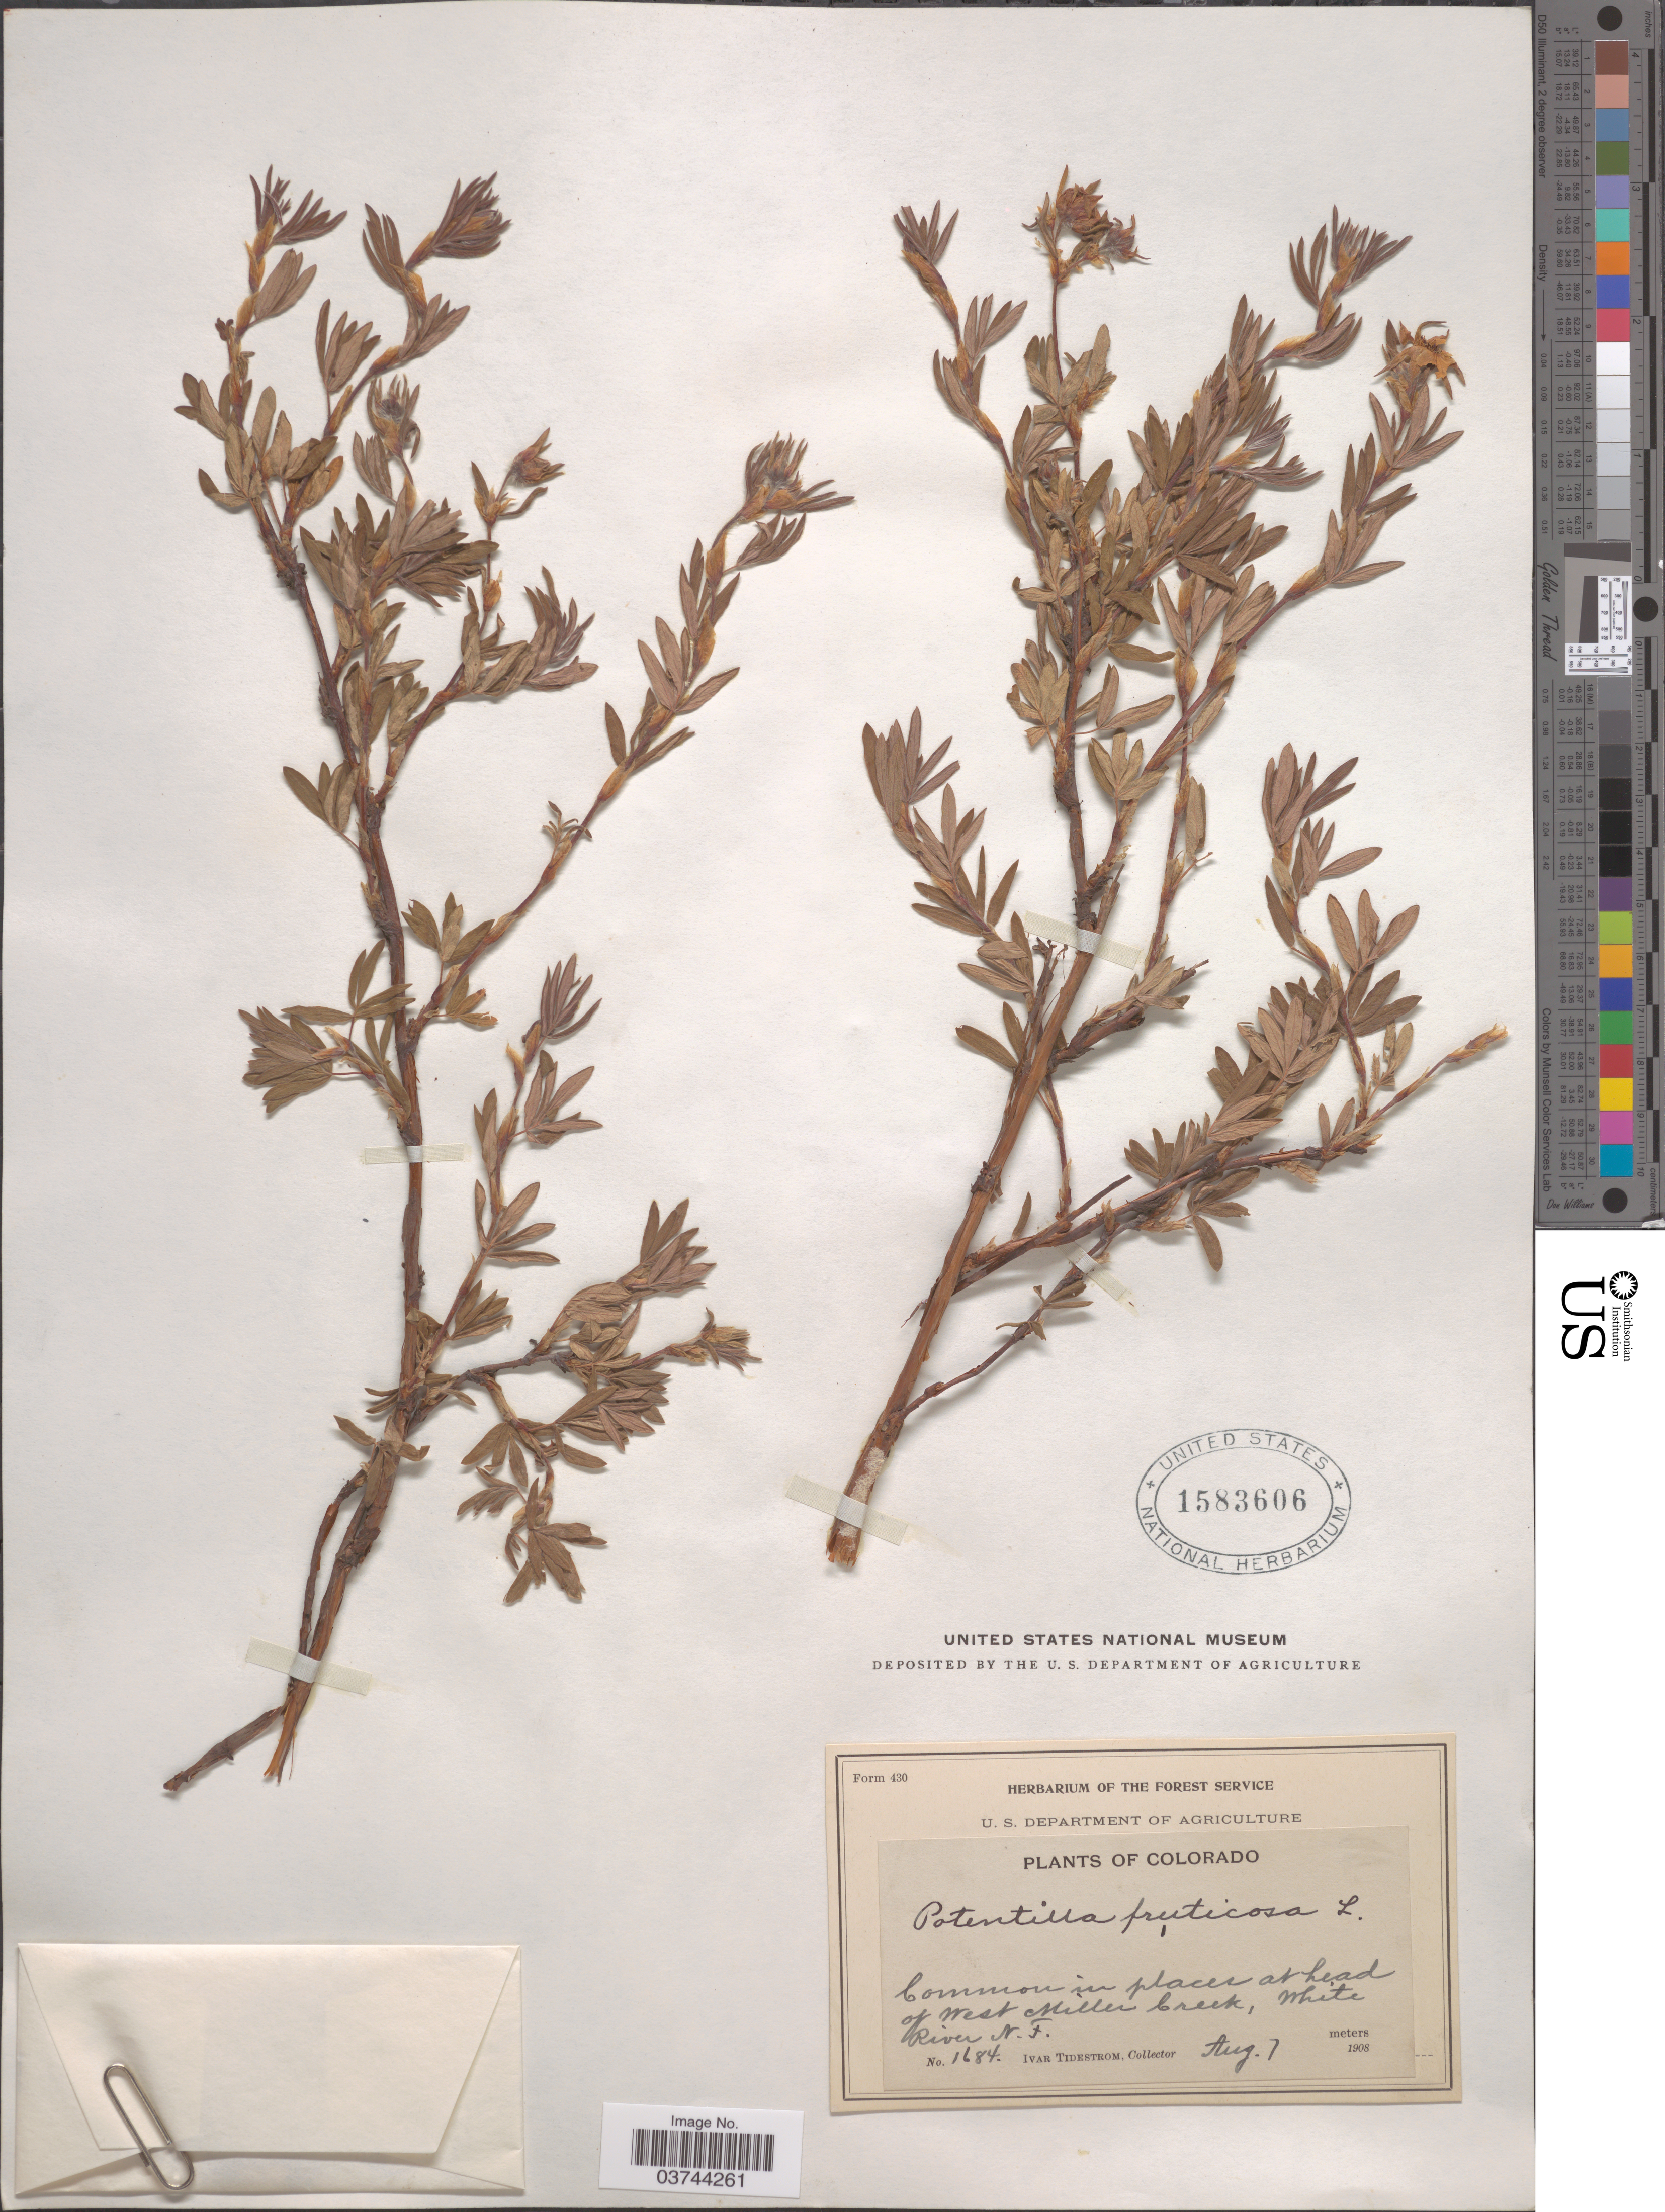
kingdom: Plantae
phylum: Tracheophyta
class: Magnoliopsida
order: Rosales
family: Rosaceae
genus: Dasiphora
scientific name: Dasiphora fruticosa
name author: (L.) Rydb.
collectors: I. F. Tidestrom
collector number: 1684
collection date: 1908-08-07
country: United States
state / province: Colorado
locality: Common in places at head of West Miller Creek, White River N.F.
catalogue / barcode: US 1583606